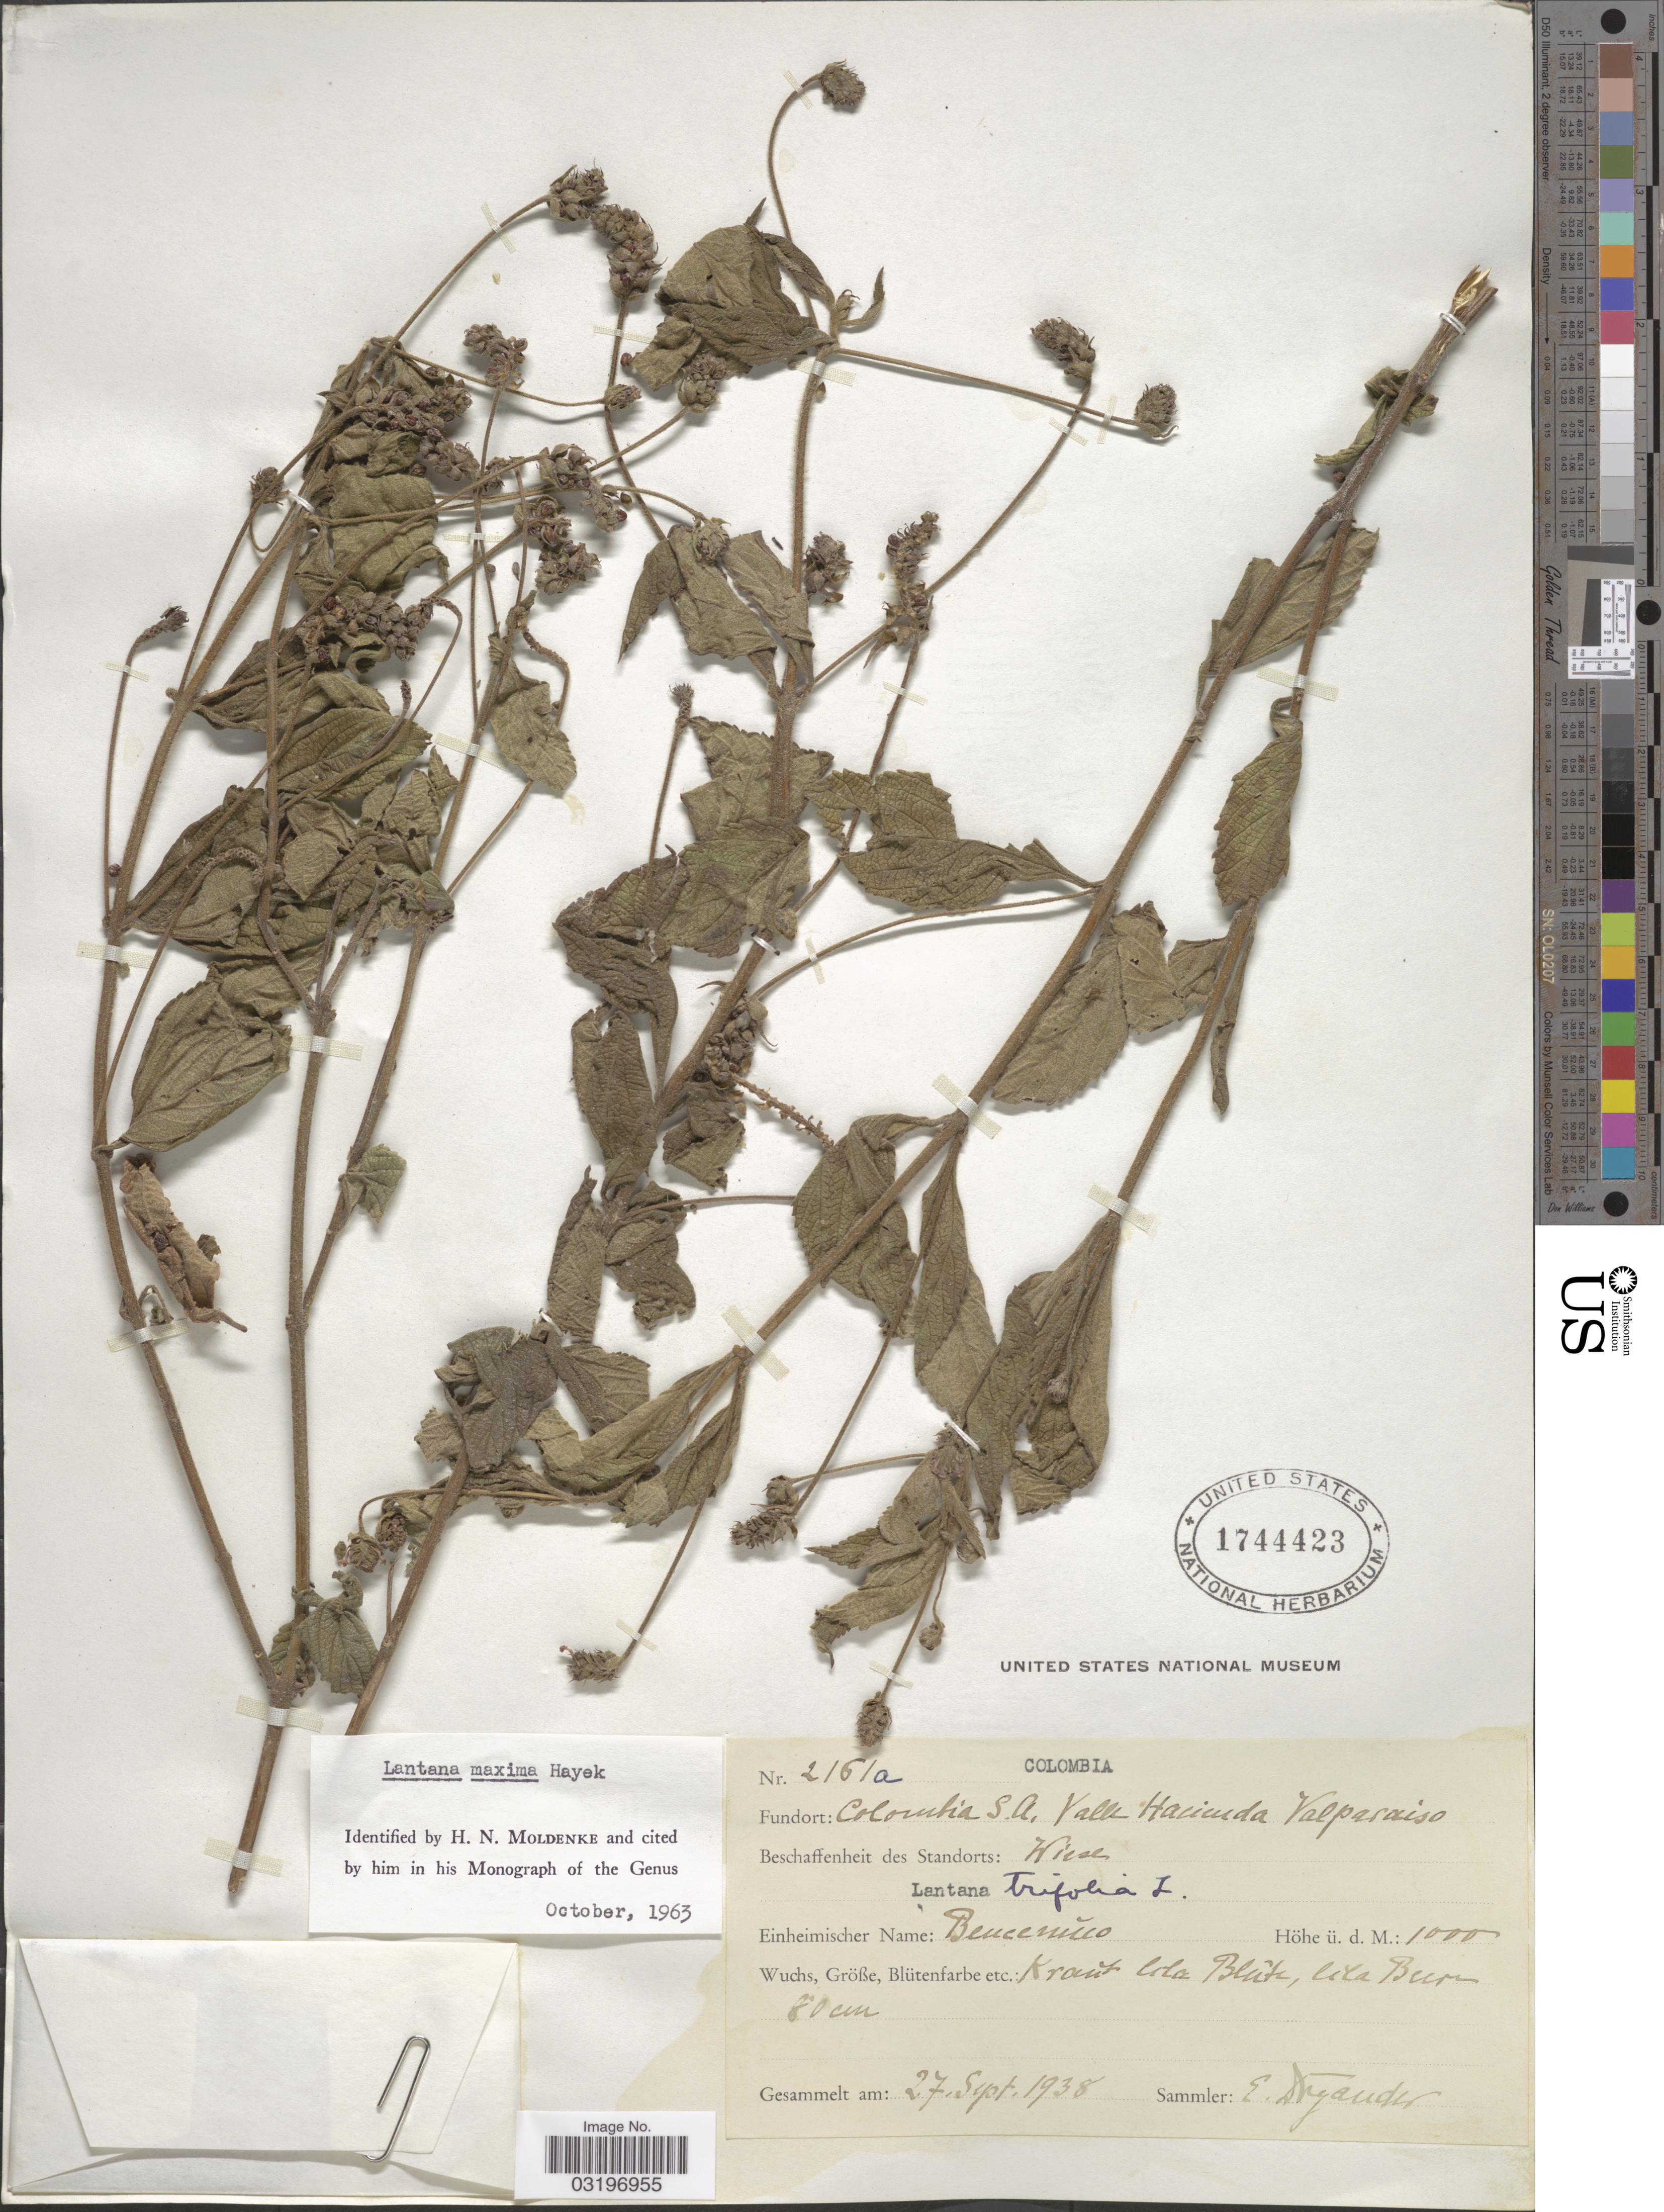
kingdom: Plantae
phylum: Tracheophyta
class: Magnoliopsida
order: Lamiales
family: Verbenaceae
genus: Lantana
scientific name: Lantana maxima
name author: Hayek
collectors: E. Dryander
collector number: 2161a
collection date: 1938-09-27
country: Colombia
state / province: Valle del Cauca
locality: Colombia S.A. Valle Hacienda Valparaiso.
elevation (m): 1000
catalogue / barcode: US 1744423